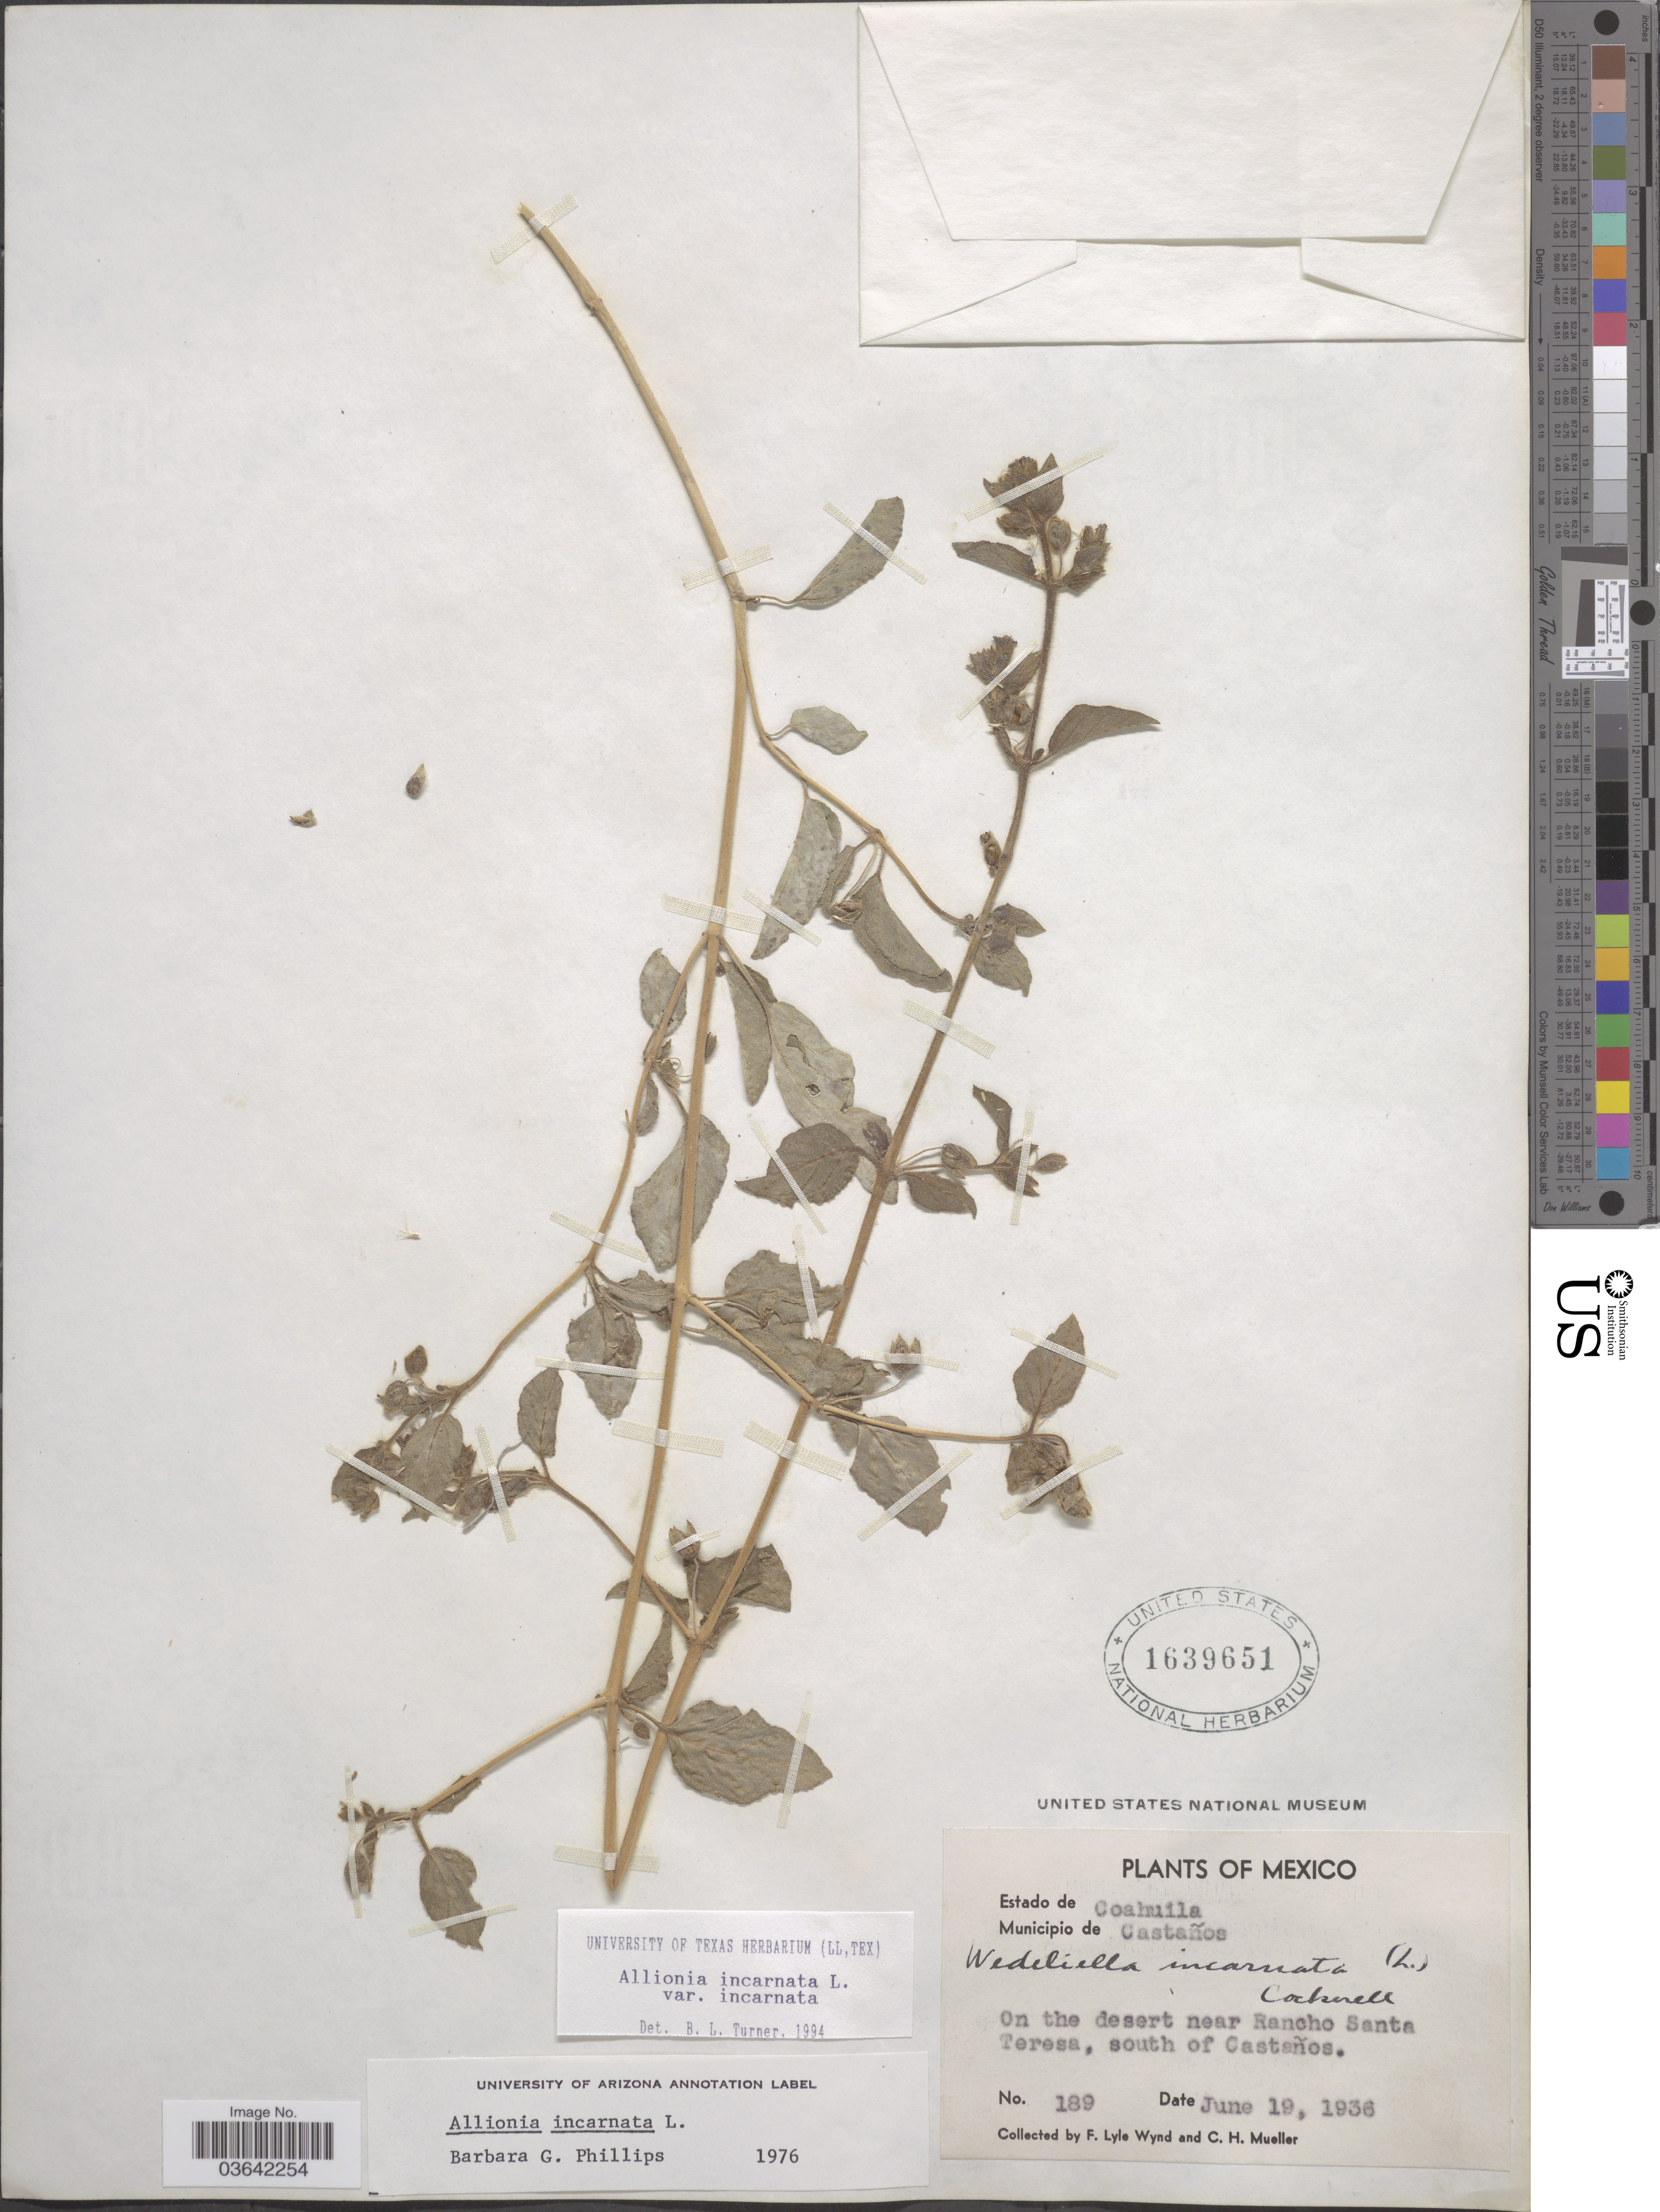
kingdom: Plantae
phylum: Tracheophyta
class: Magnoliopsida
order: Caryophyllales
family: Nyctaginaceae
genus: Allionia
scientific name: Allionia incarnata var. incarnata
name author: L.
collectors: F. L. Wynd & C. H. Mueller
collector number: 189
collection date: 1936-06-19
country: Mexico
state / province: Coahuila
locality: Municipio de Castaños. On the desert near Rancho Santa Teresa, south of Castaños.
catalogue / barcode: US 1639651